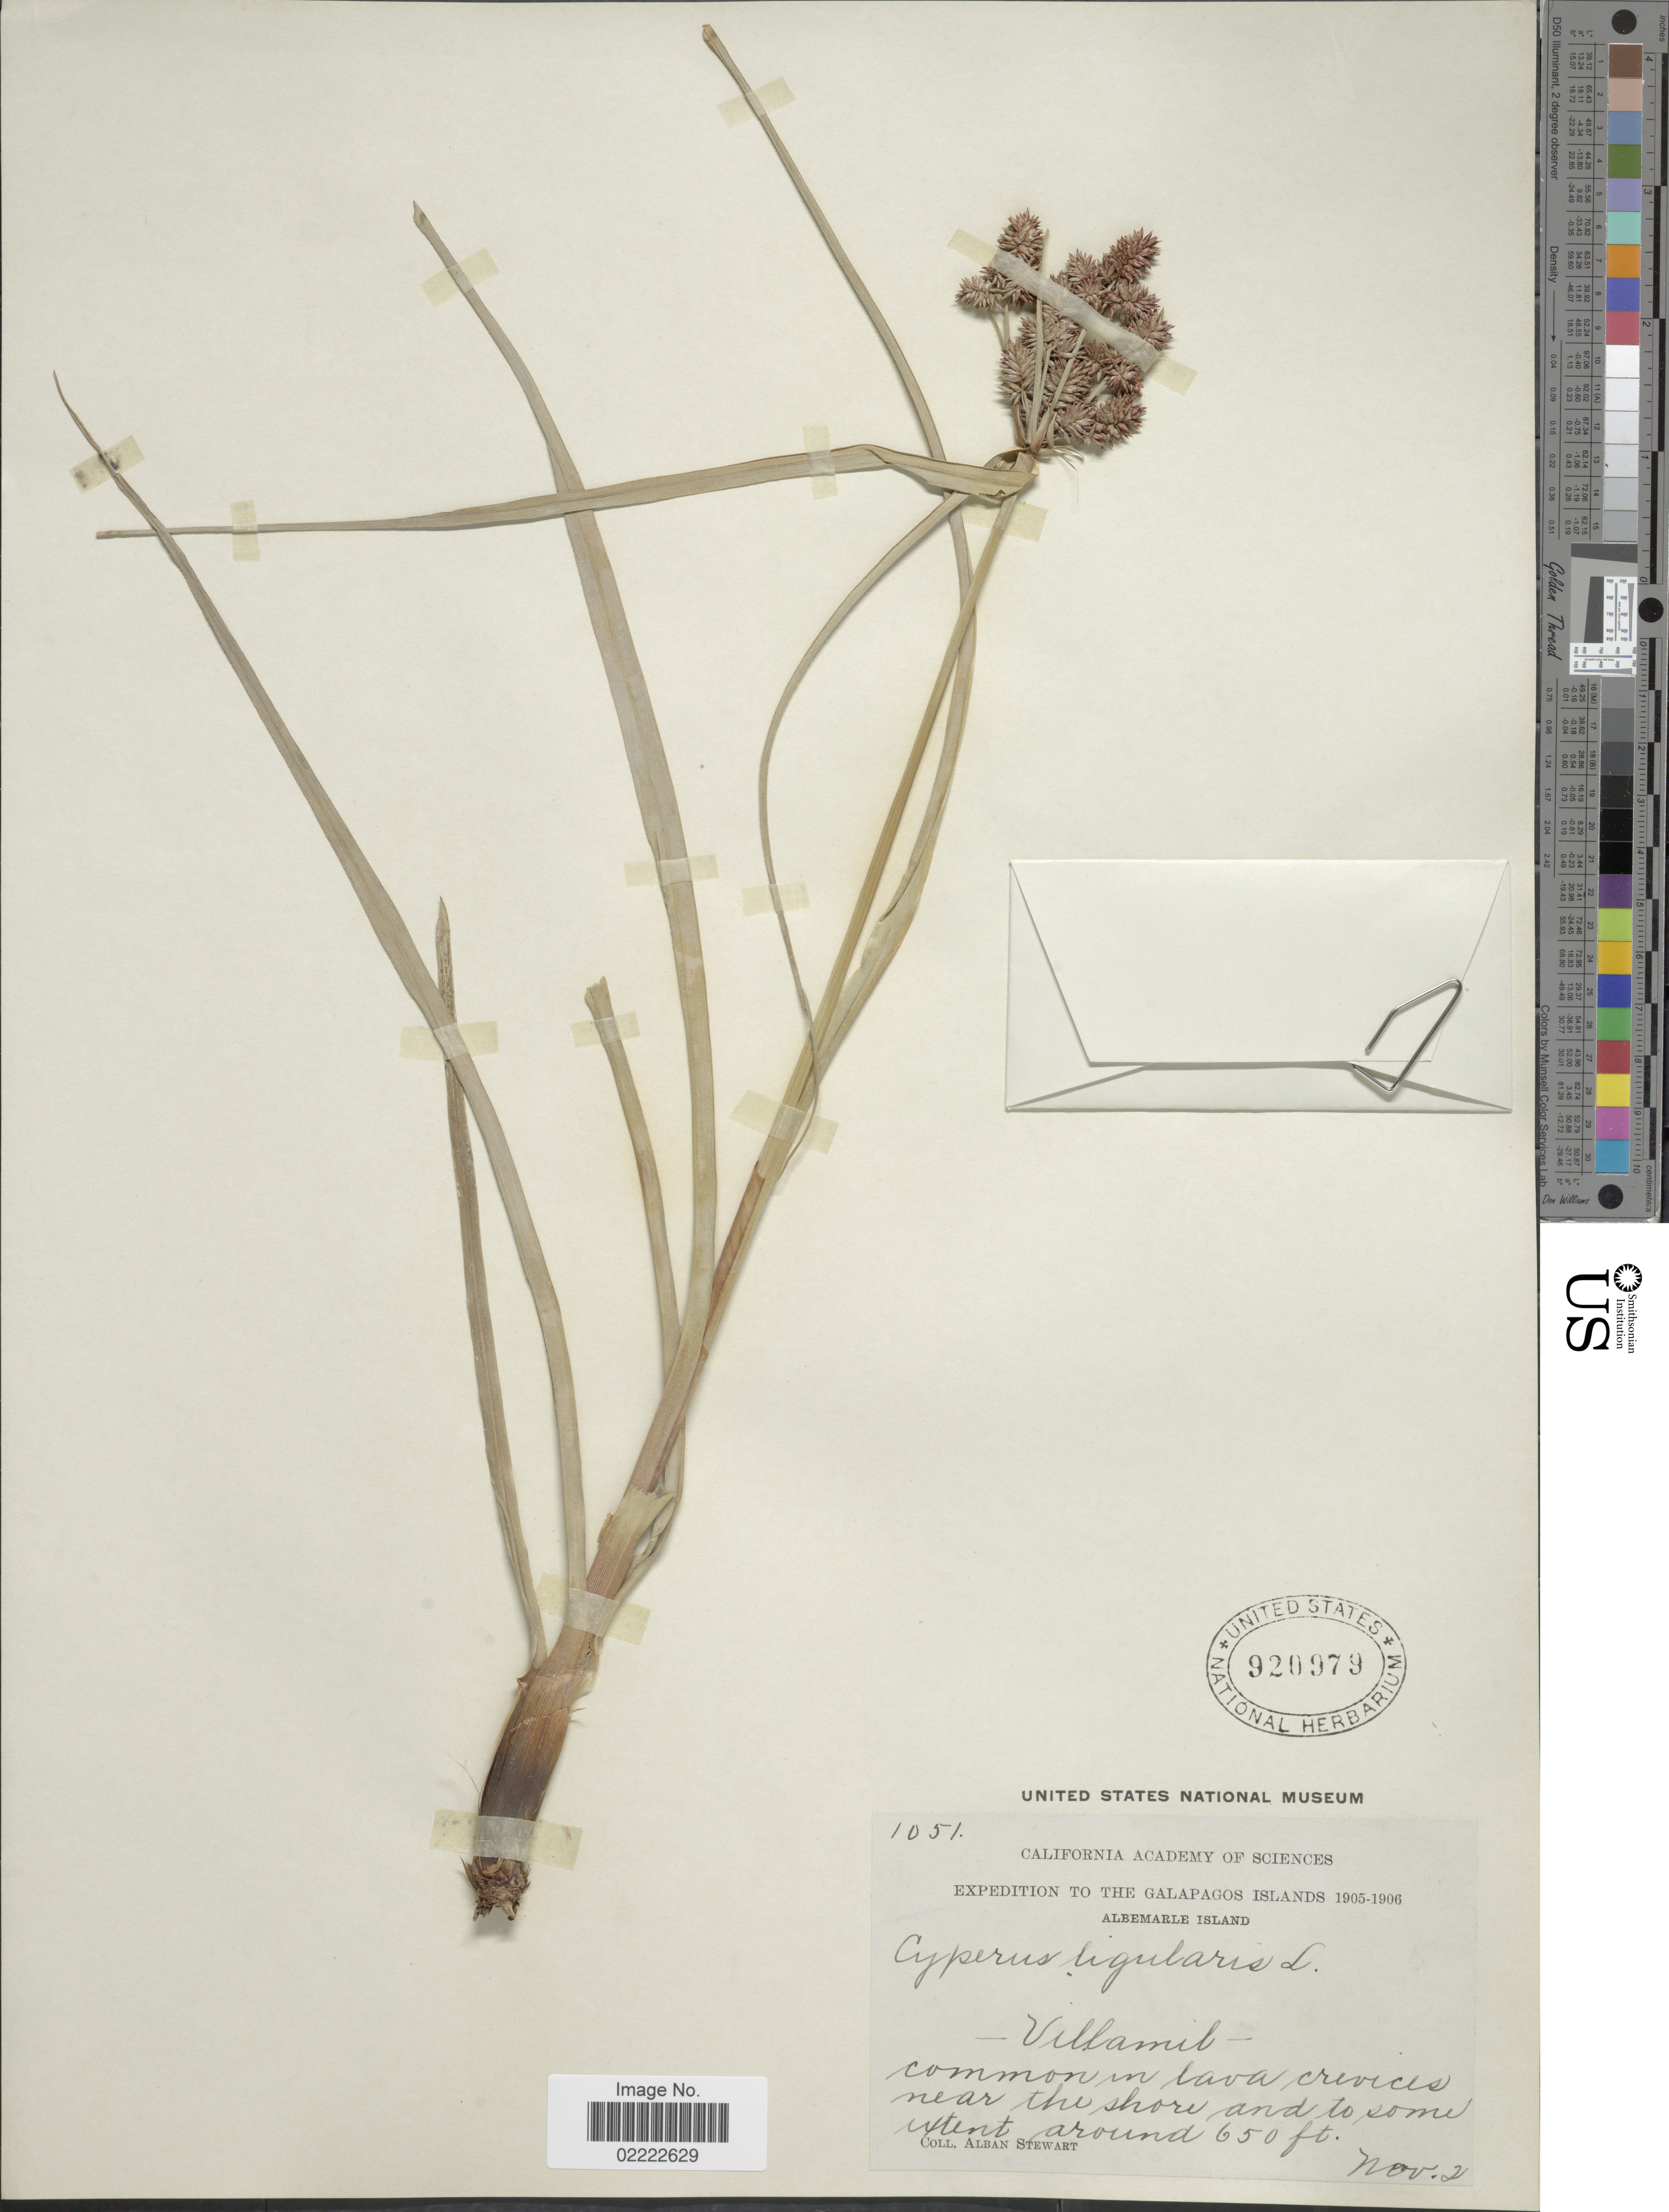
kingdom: Plantae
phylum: Tracheophyta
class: Liliopsida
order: Poales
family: Cyperaceae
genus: Cyperus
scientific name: Cyperus ligularis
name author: L.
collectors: A. Stewart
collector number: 1051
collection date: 1905-11-02/1906-11-02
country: Ecuador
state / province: Colón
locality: Galapagos Islands, Albemarle Island, Villamil, in lava crevices near the shore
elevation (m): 198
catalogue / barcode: US 920979